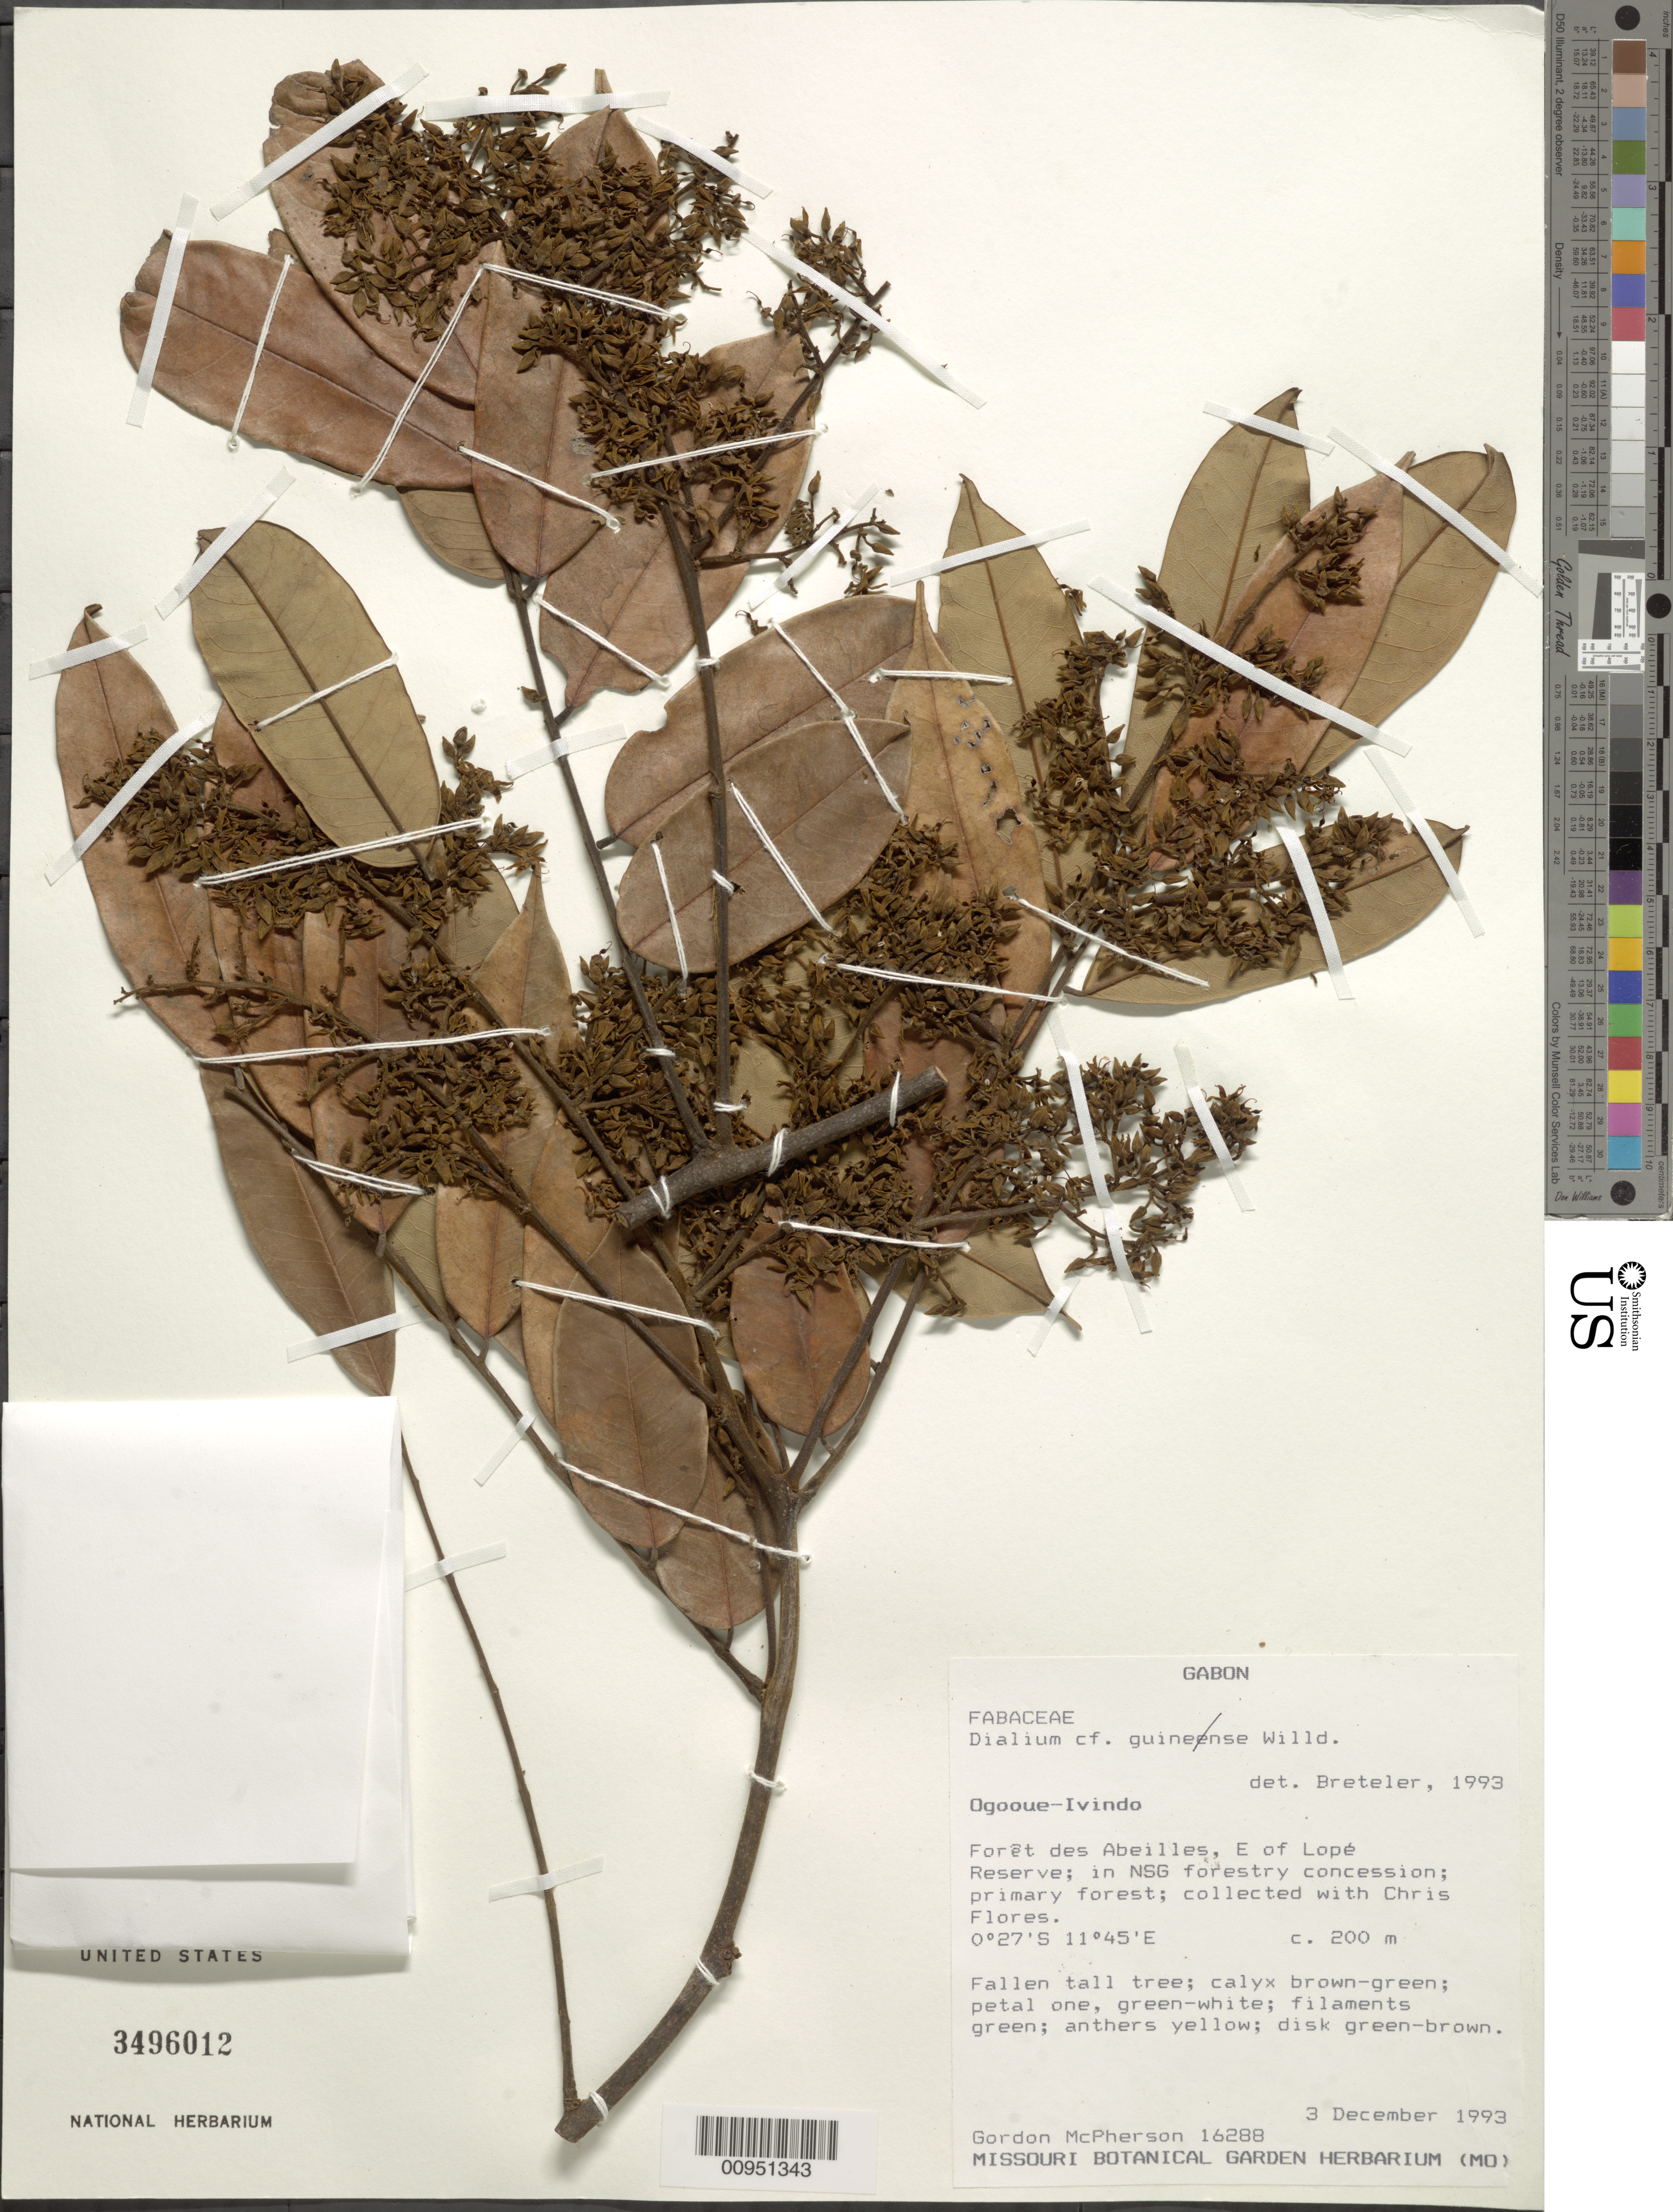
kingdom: Plantae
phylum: Tracheophyta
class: Magnoliopsida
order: Fabales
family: Fabaceae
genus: Dialium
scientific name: Dialium zenkeri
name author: Harms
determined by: Falcão, Marcus J.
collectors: G. D. McPherson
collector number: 16288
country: Gabon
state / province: Ogooué-Ivindo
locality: E of Lope Reserve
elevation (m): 200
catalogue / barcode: US 3496012